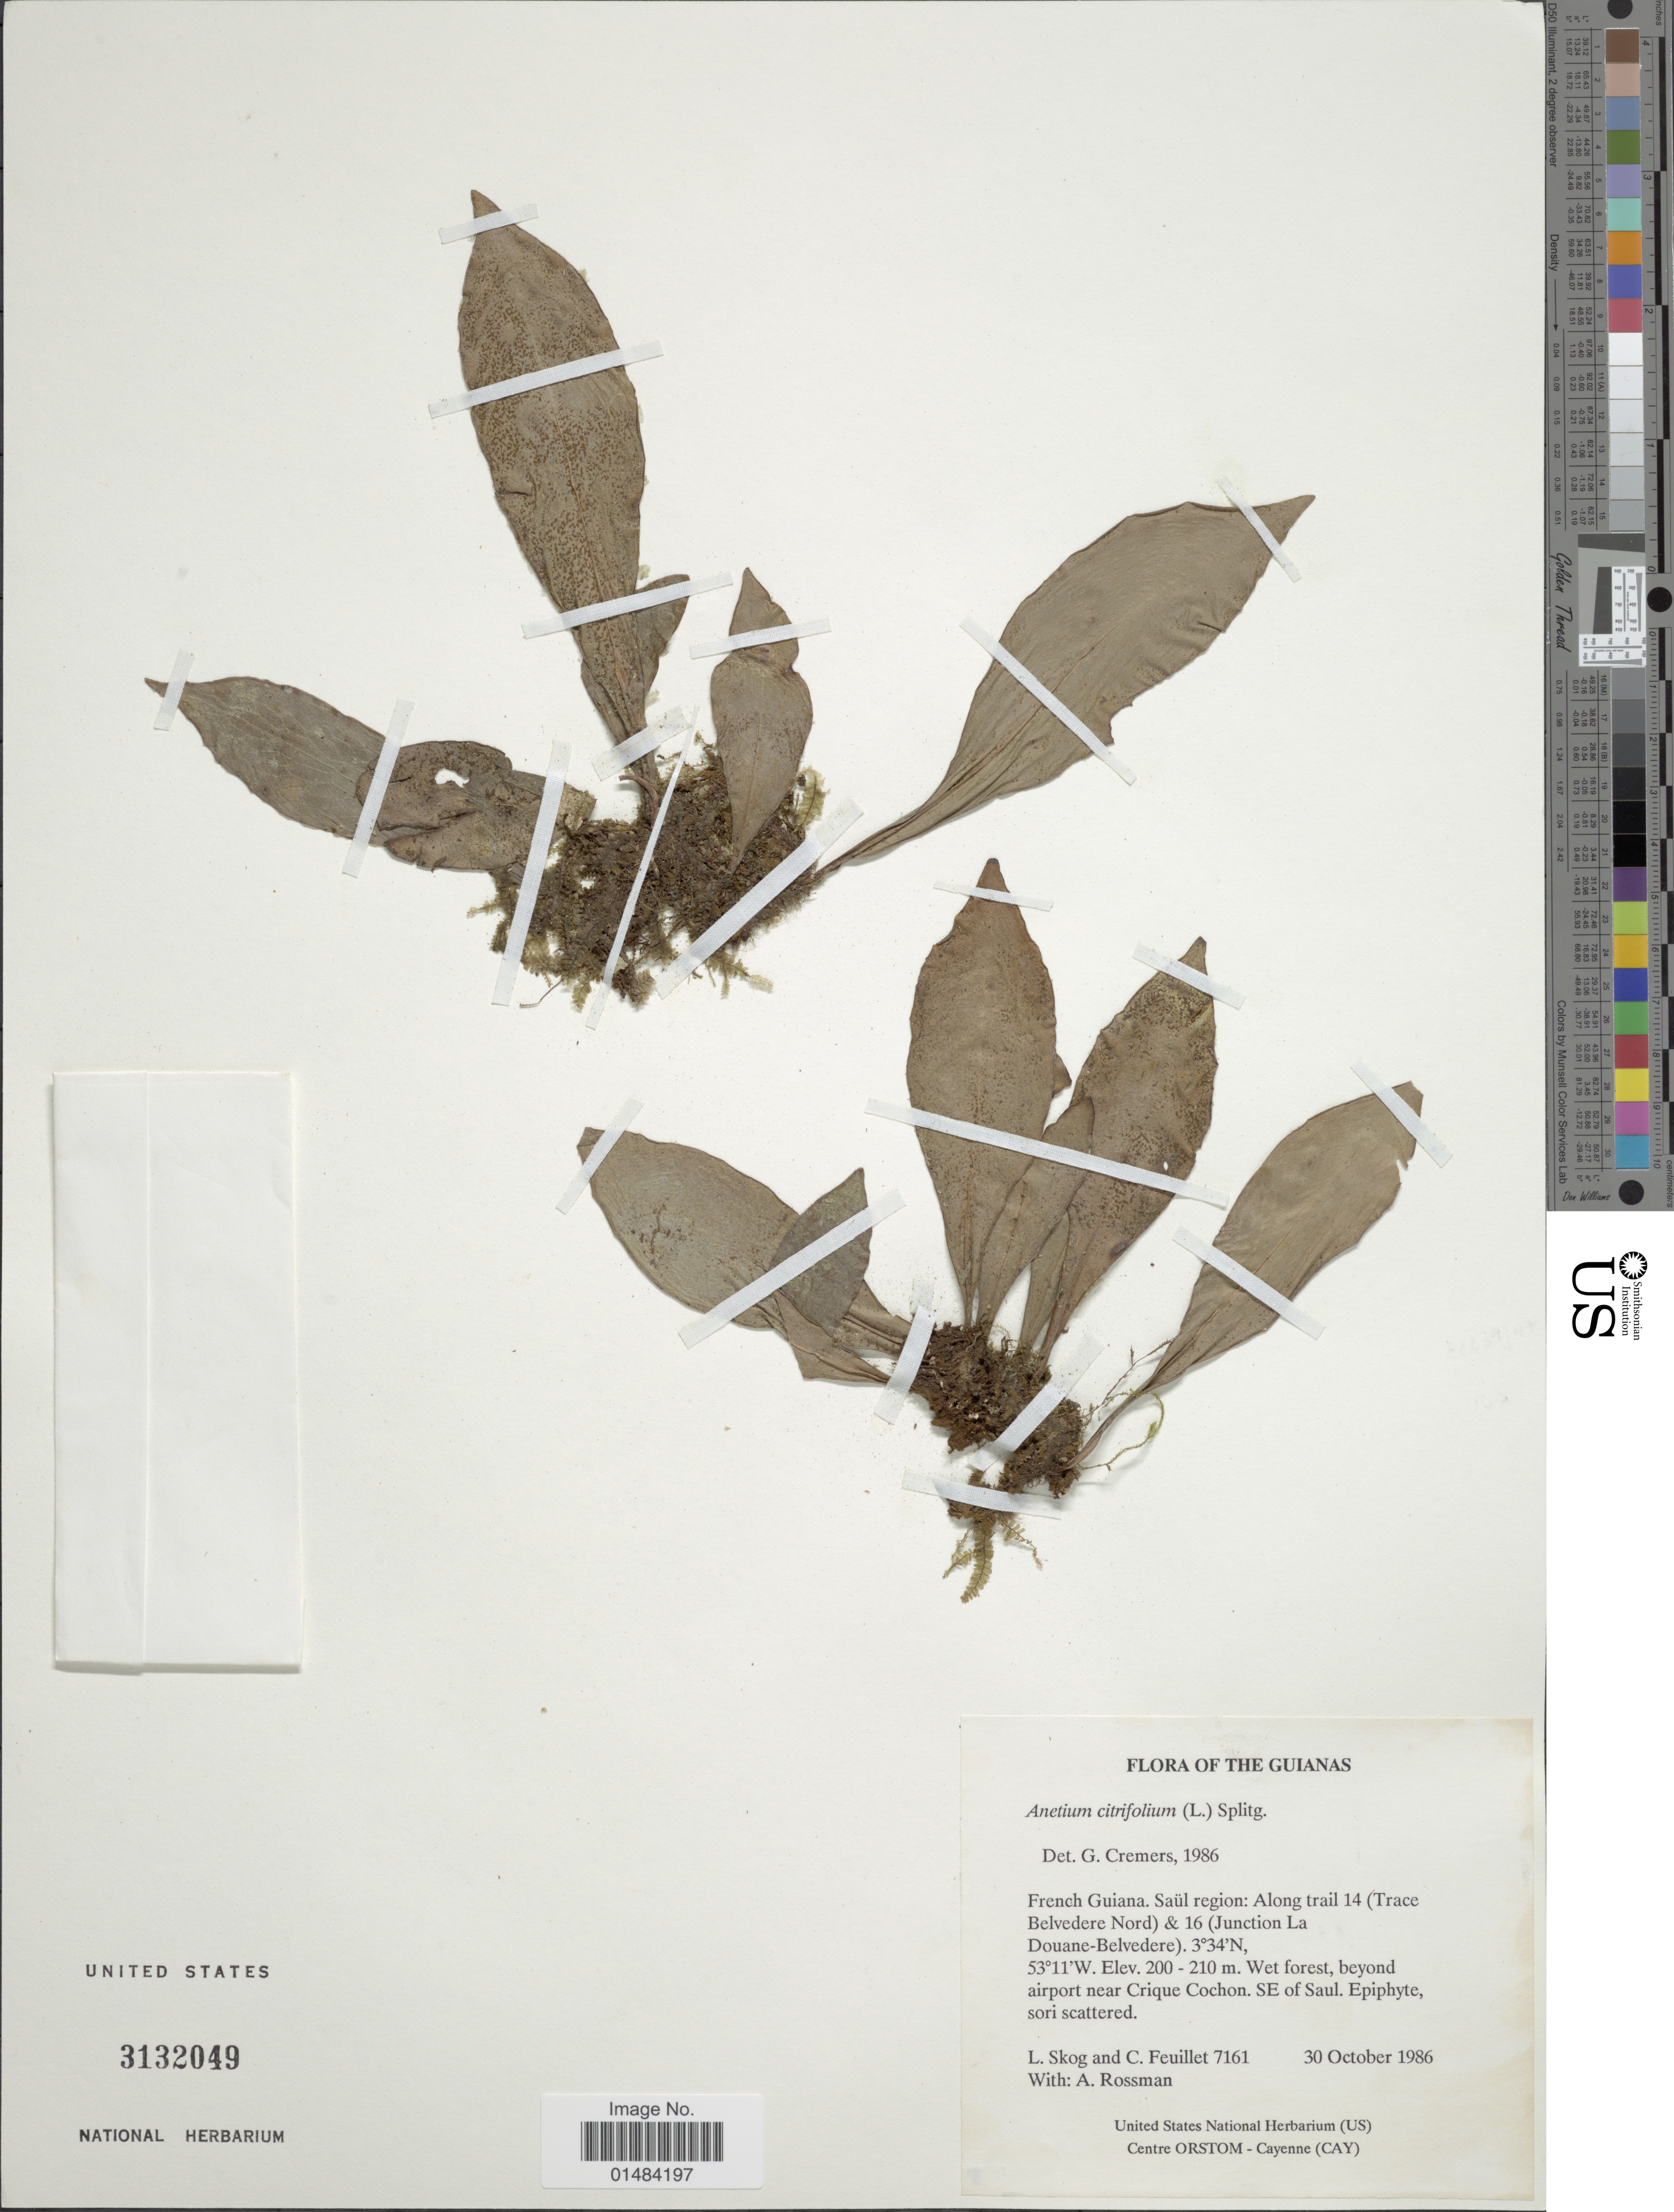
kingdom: Plantae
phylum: Tracheophyta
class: Polypodiopsida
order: Polypodiales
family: Pteridaceae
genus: Anetium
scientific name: Anetium citrifolium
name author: (L.) Splitg.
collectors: L. E. Skog, C. Feuillet & A. Rossman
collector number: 7161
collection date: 1986-10-30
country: French Guiana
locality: The Guianas, French Guiana.Saül region: along trail 14 ( Trace Belvedere Nord) & 16 (Junction La Douane-Belvedere). Wet Forest, beyond airport near Crique Cochon. SE of Saul.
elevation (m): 200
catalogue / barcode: US 3132049